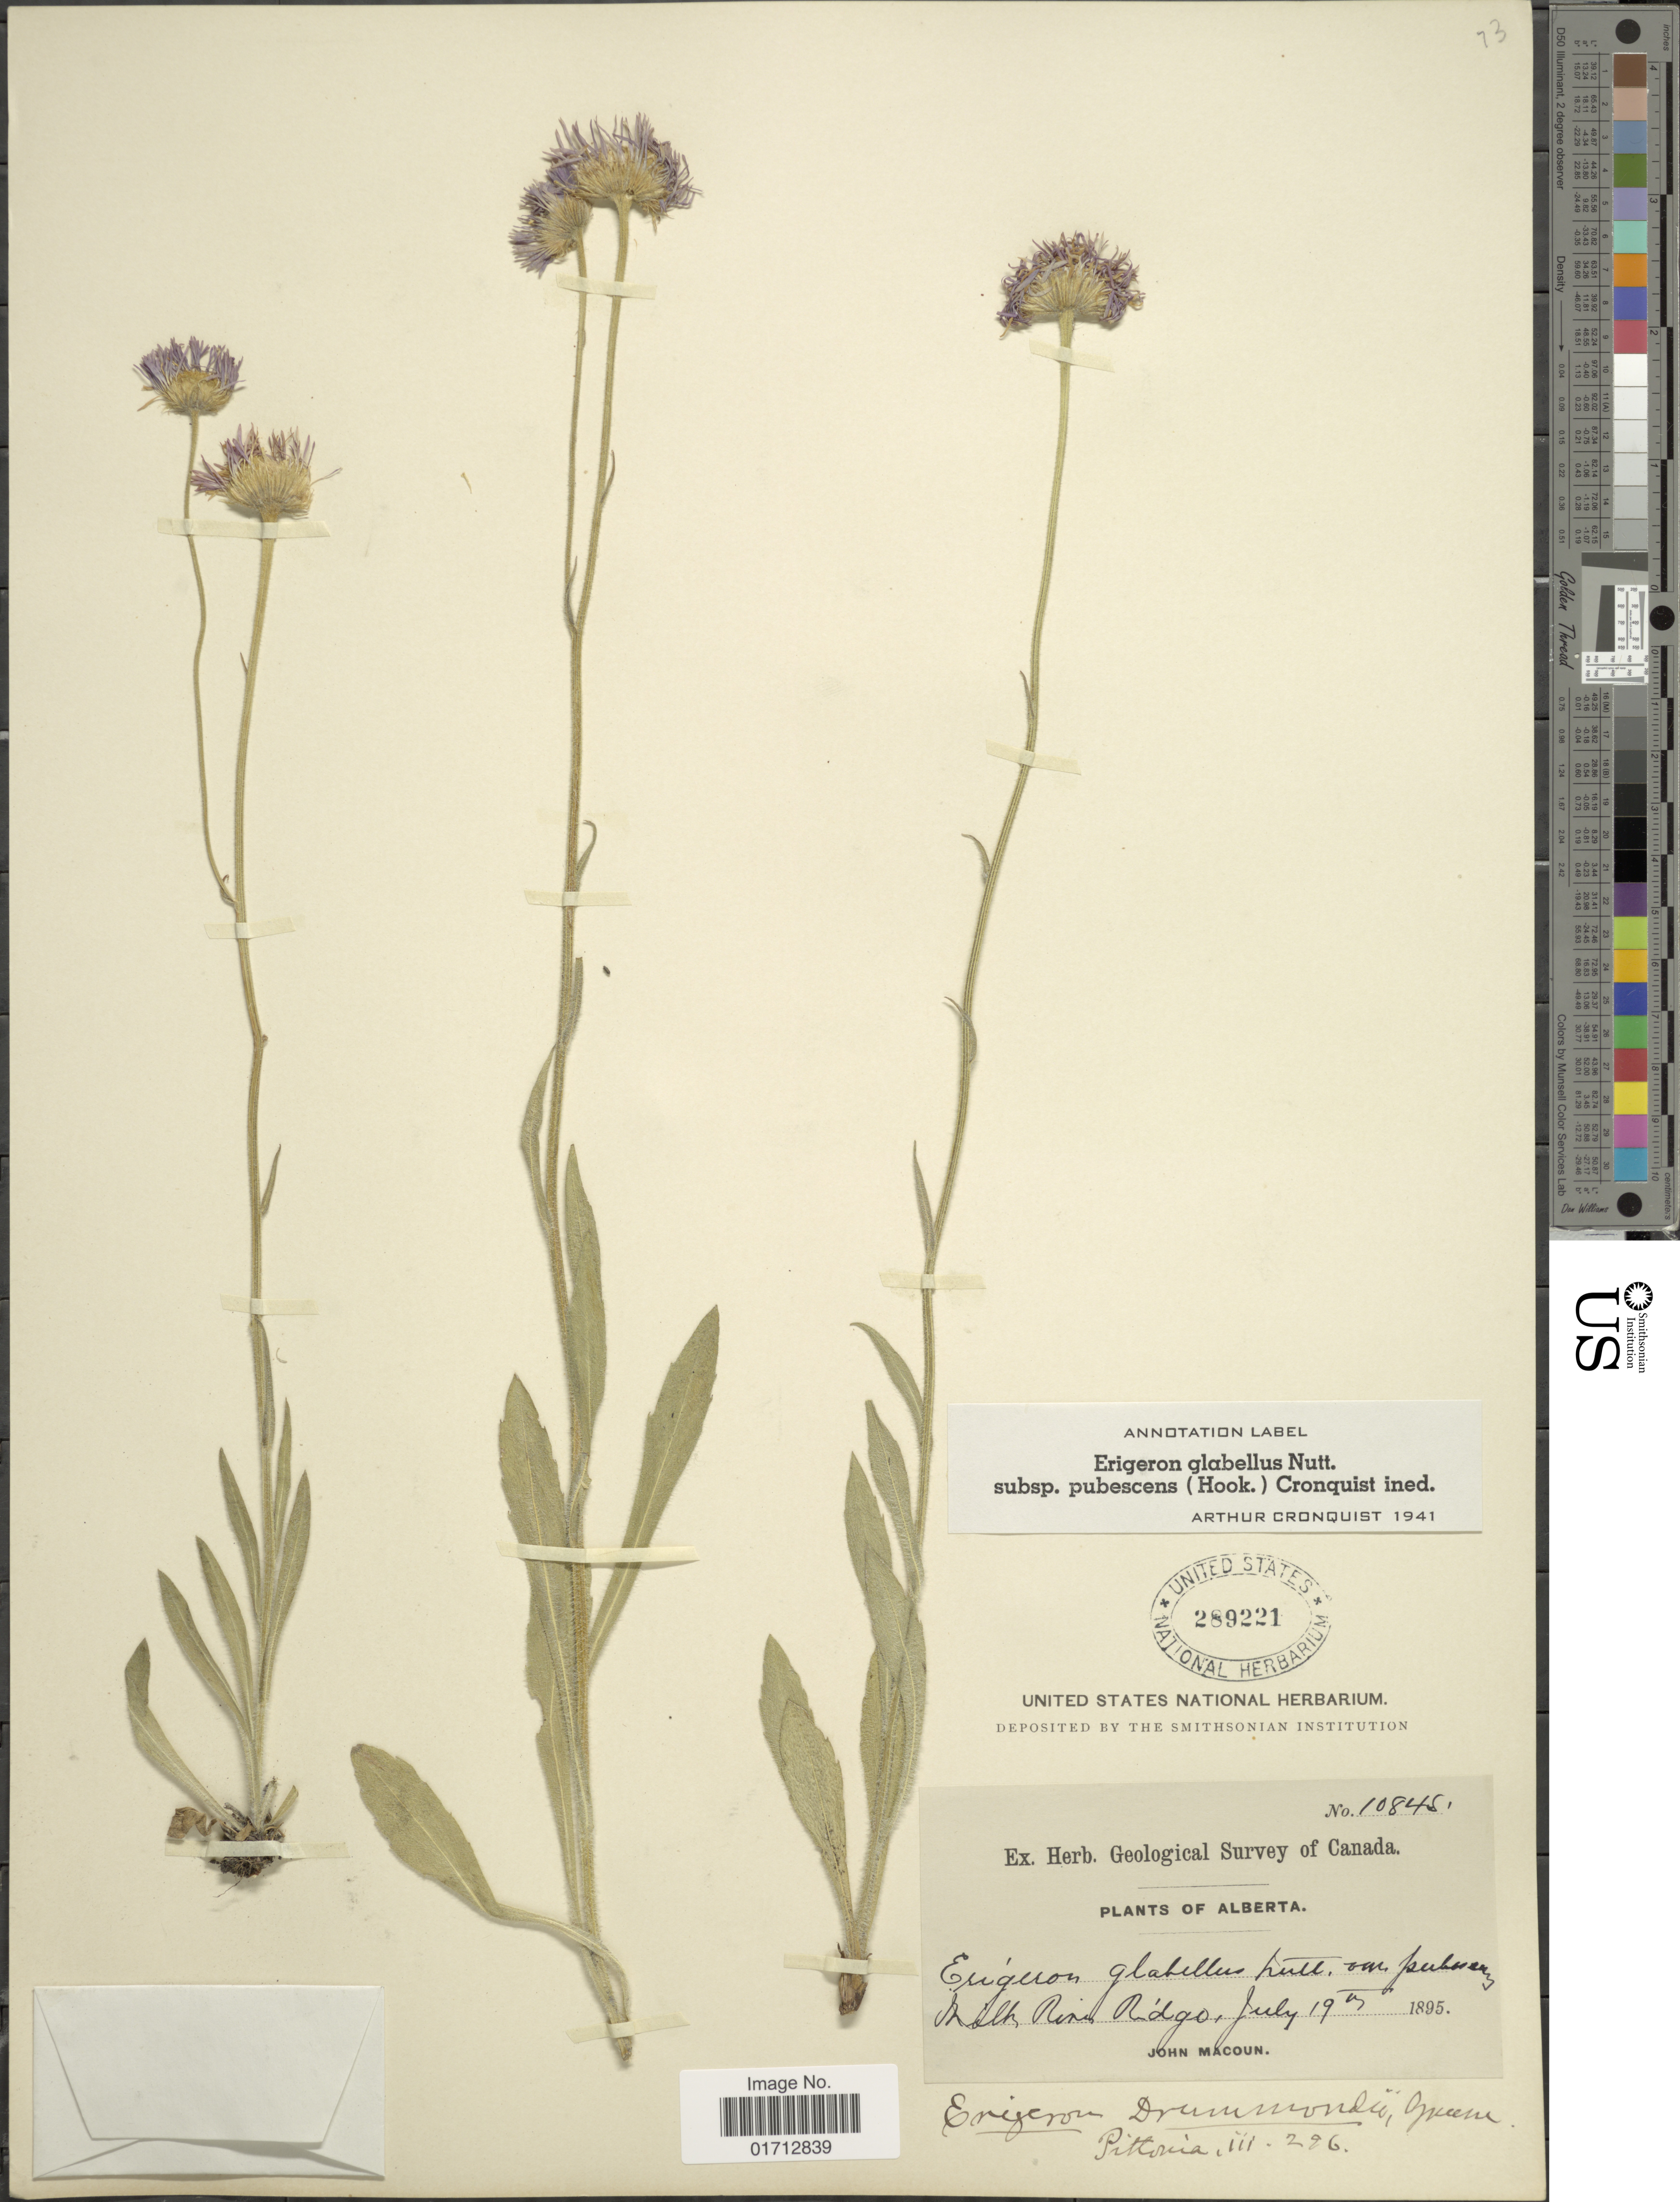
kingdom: Plantae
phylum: Tracheophyta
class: Magnoliopsida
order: Asterales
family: Asteraceae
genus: Erigeron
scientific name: Erigeron glabellus subsp. pubescens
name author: (Hook.) Cronq.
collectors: J. Macoun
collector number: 10848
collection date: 1895-07-19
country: Canada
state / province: Alberta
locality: Milk River Ridge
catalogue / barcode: US 289221